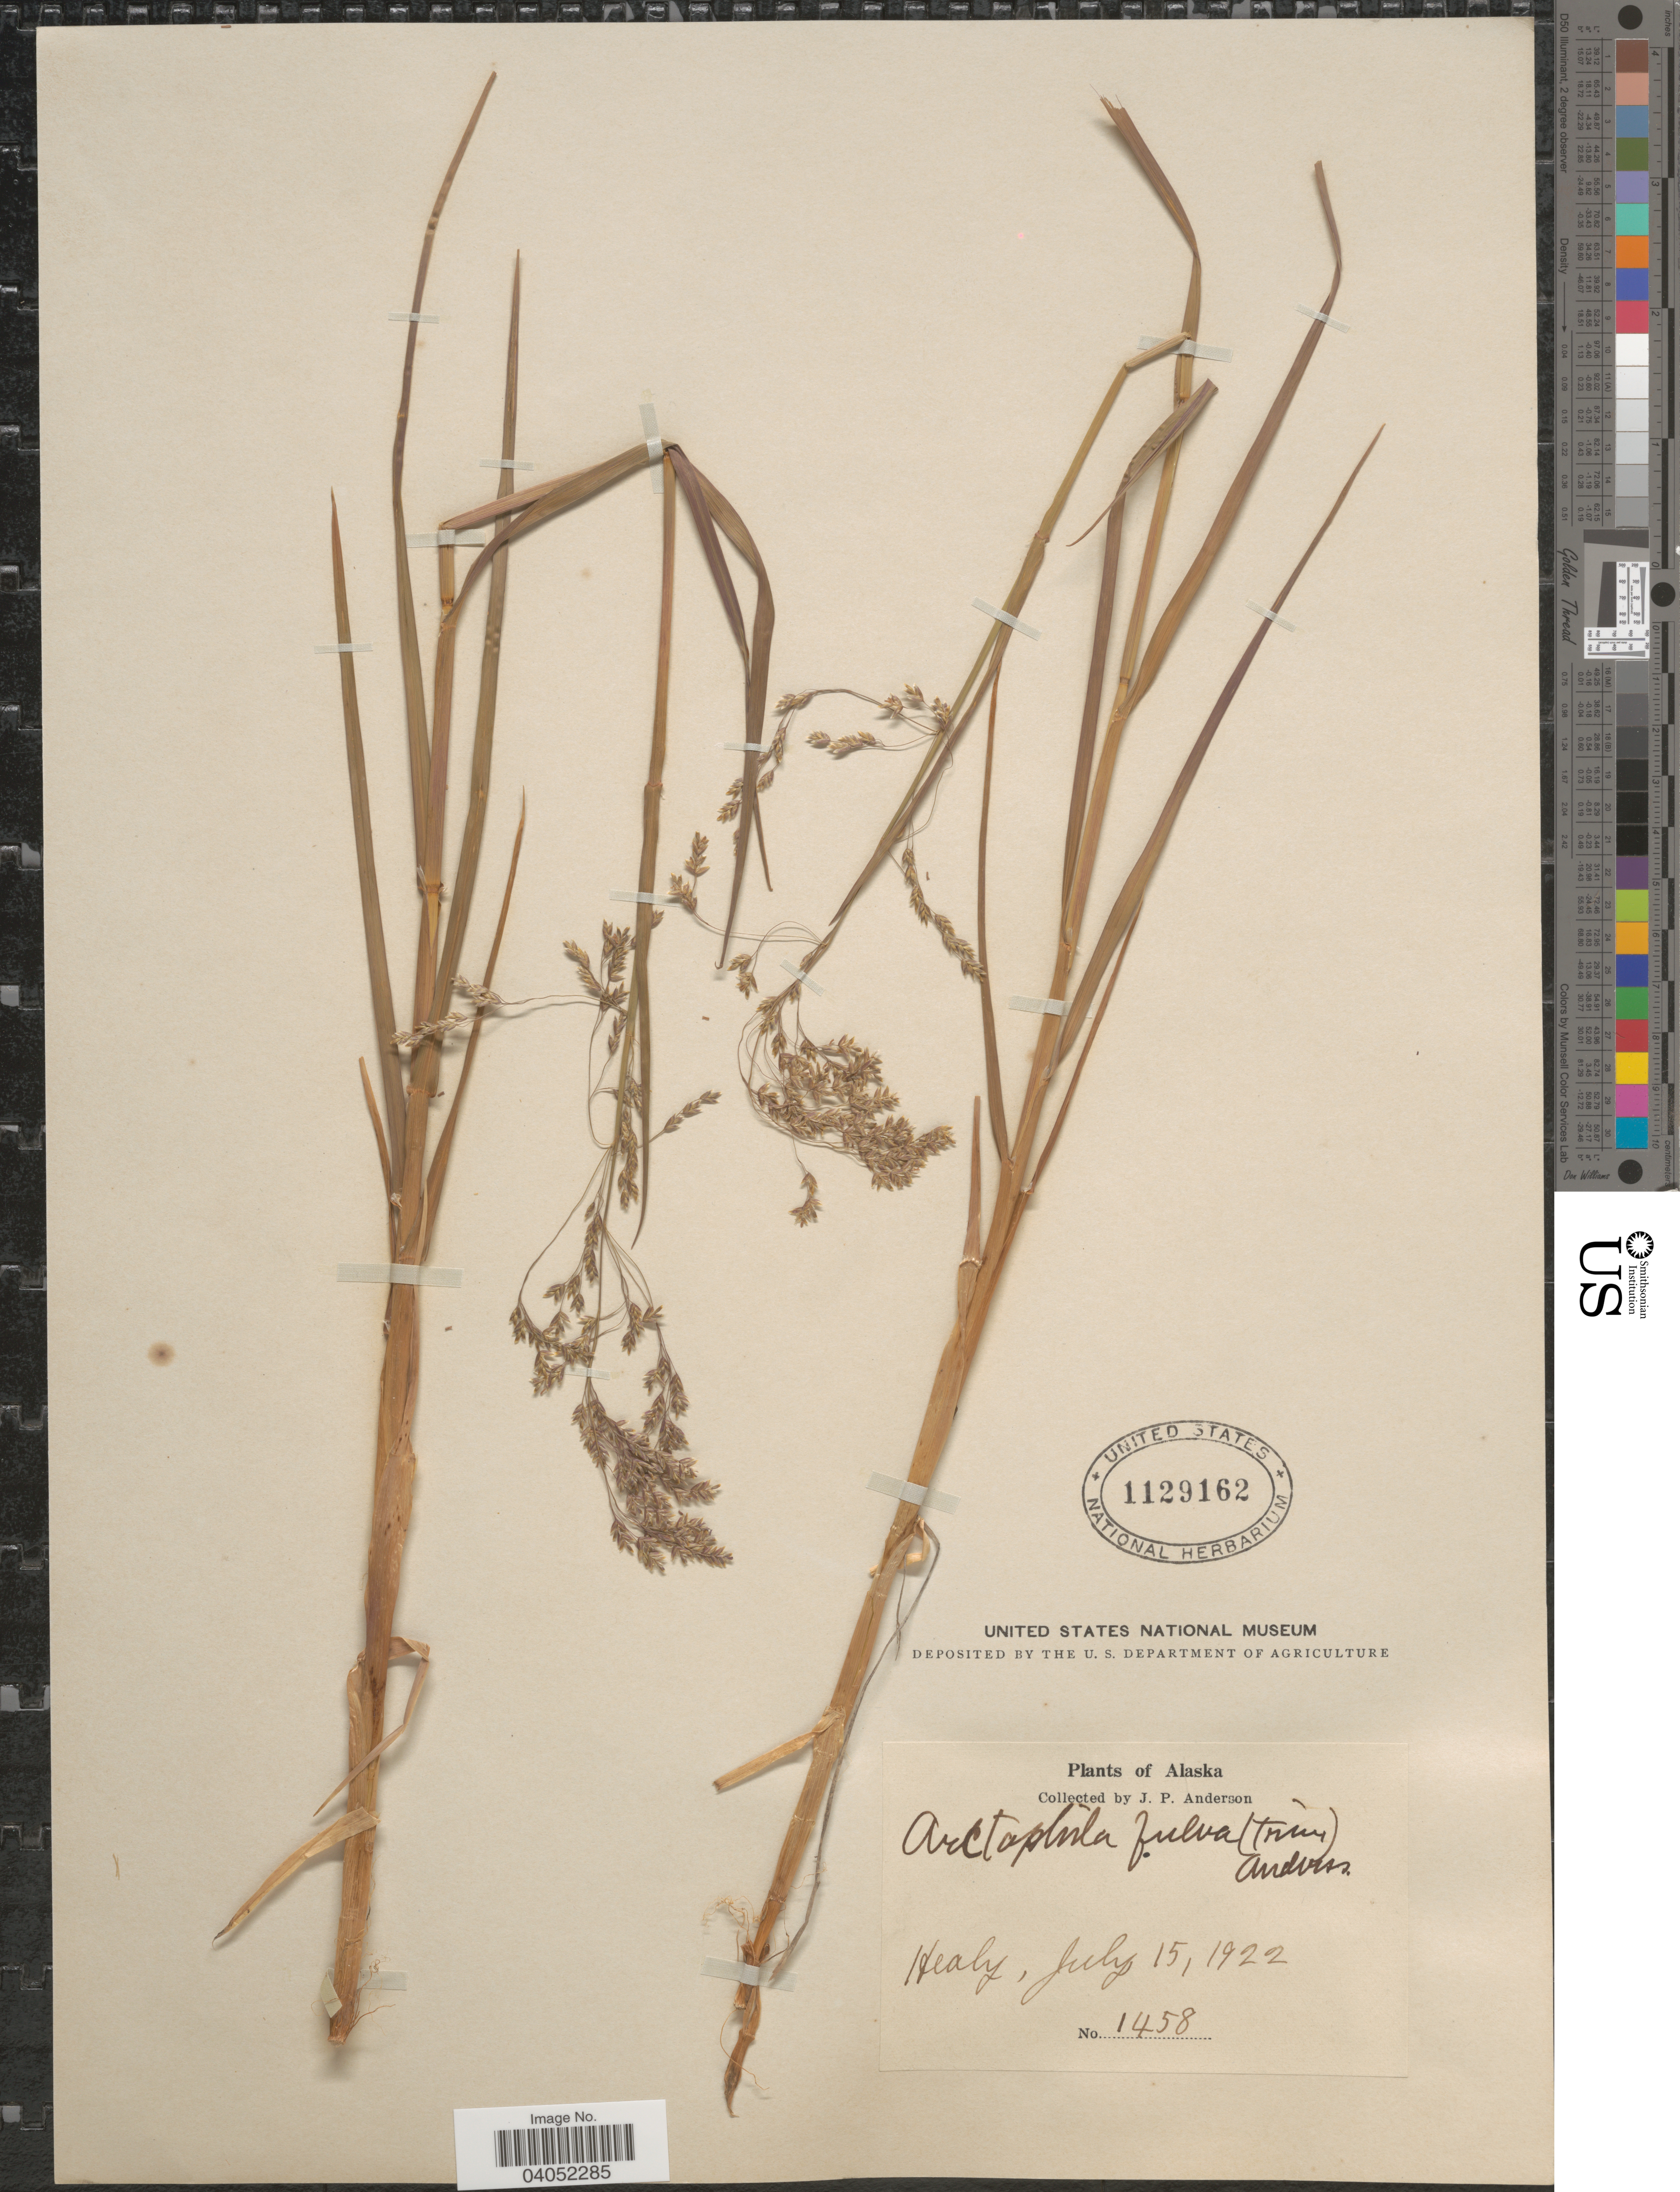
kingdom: Plantae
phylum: Tracheophyta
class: Liliopsida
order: Poales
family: Poaceae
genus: Arctophila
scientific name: Arctophila fulva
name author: (Trin.) Andersson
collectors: J. P. Anderson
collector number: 1458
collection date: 1922-07-15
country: United States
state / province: Alaska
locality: Healy.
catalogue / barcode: US 1129162